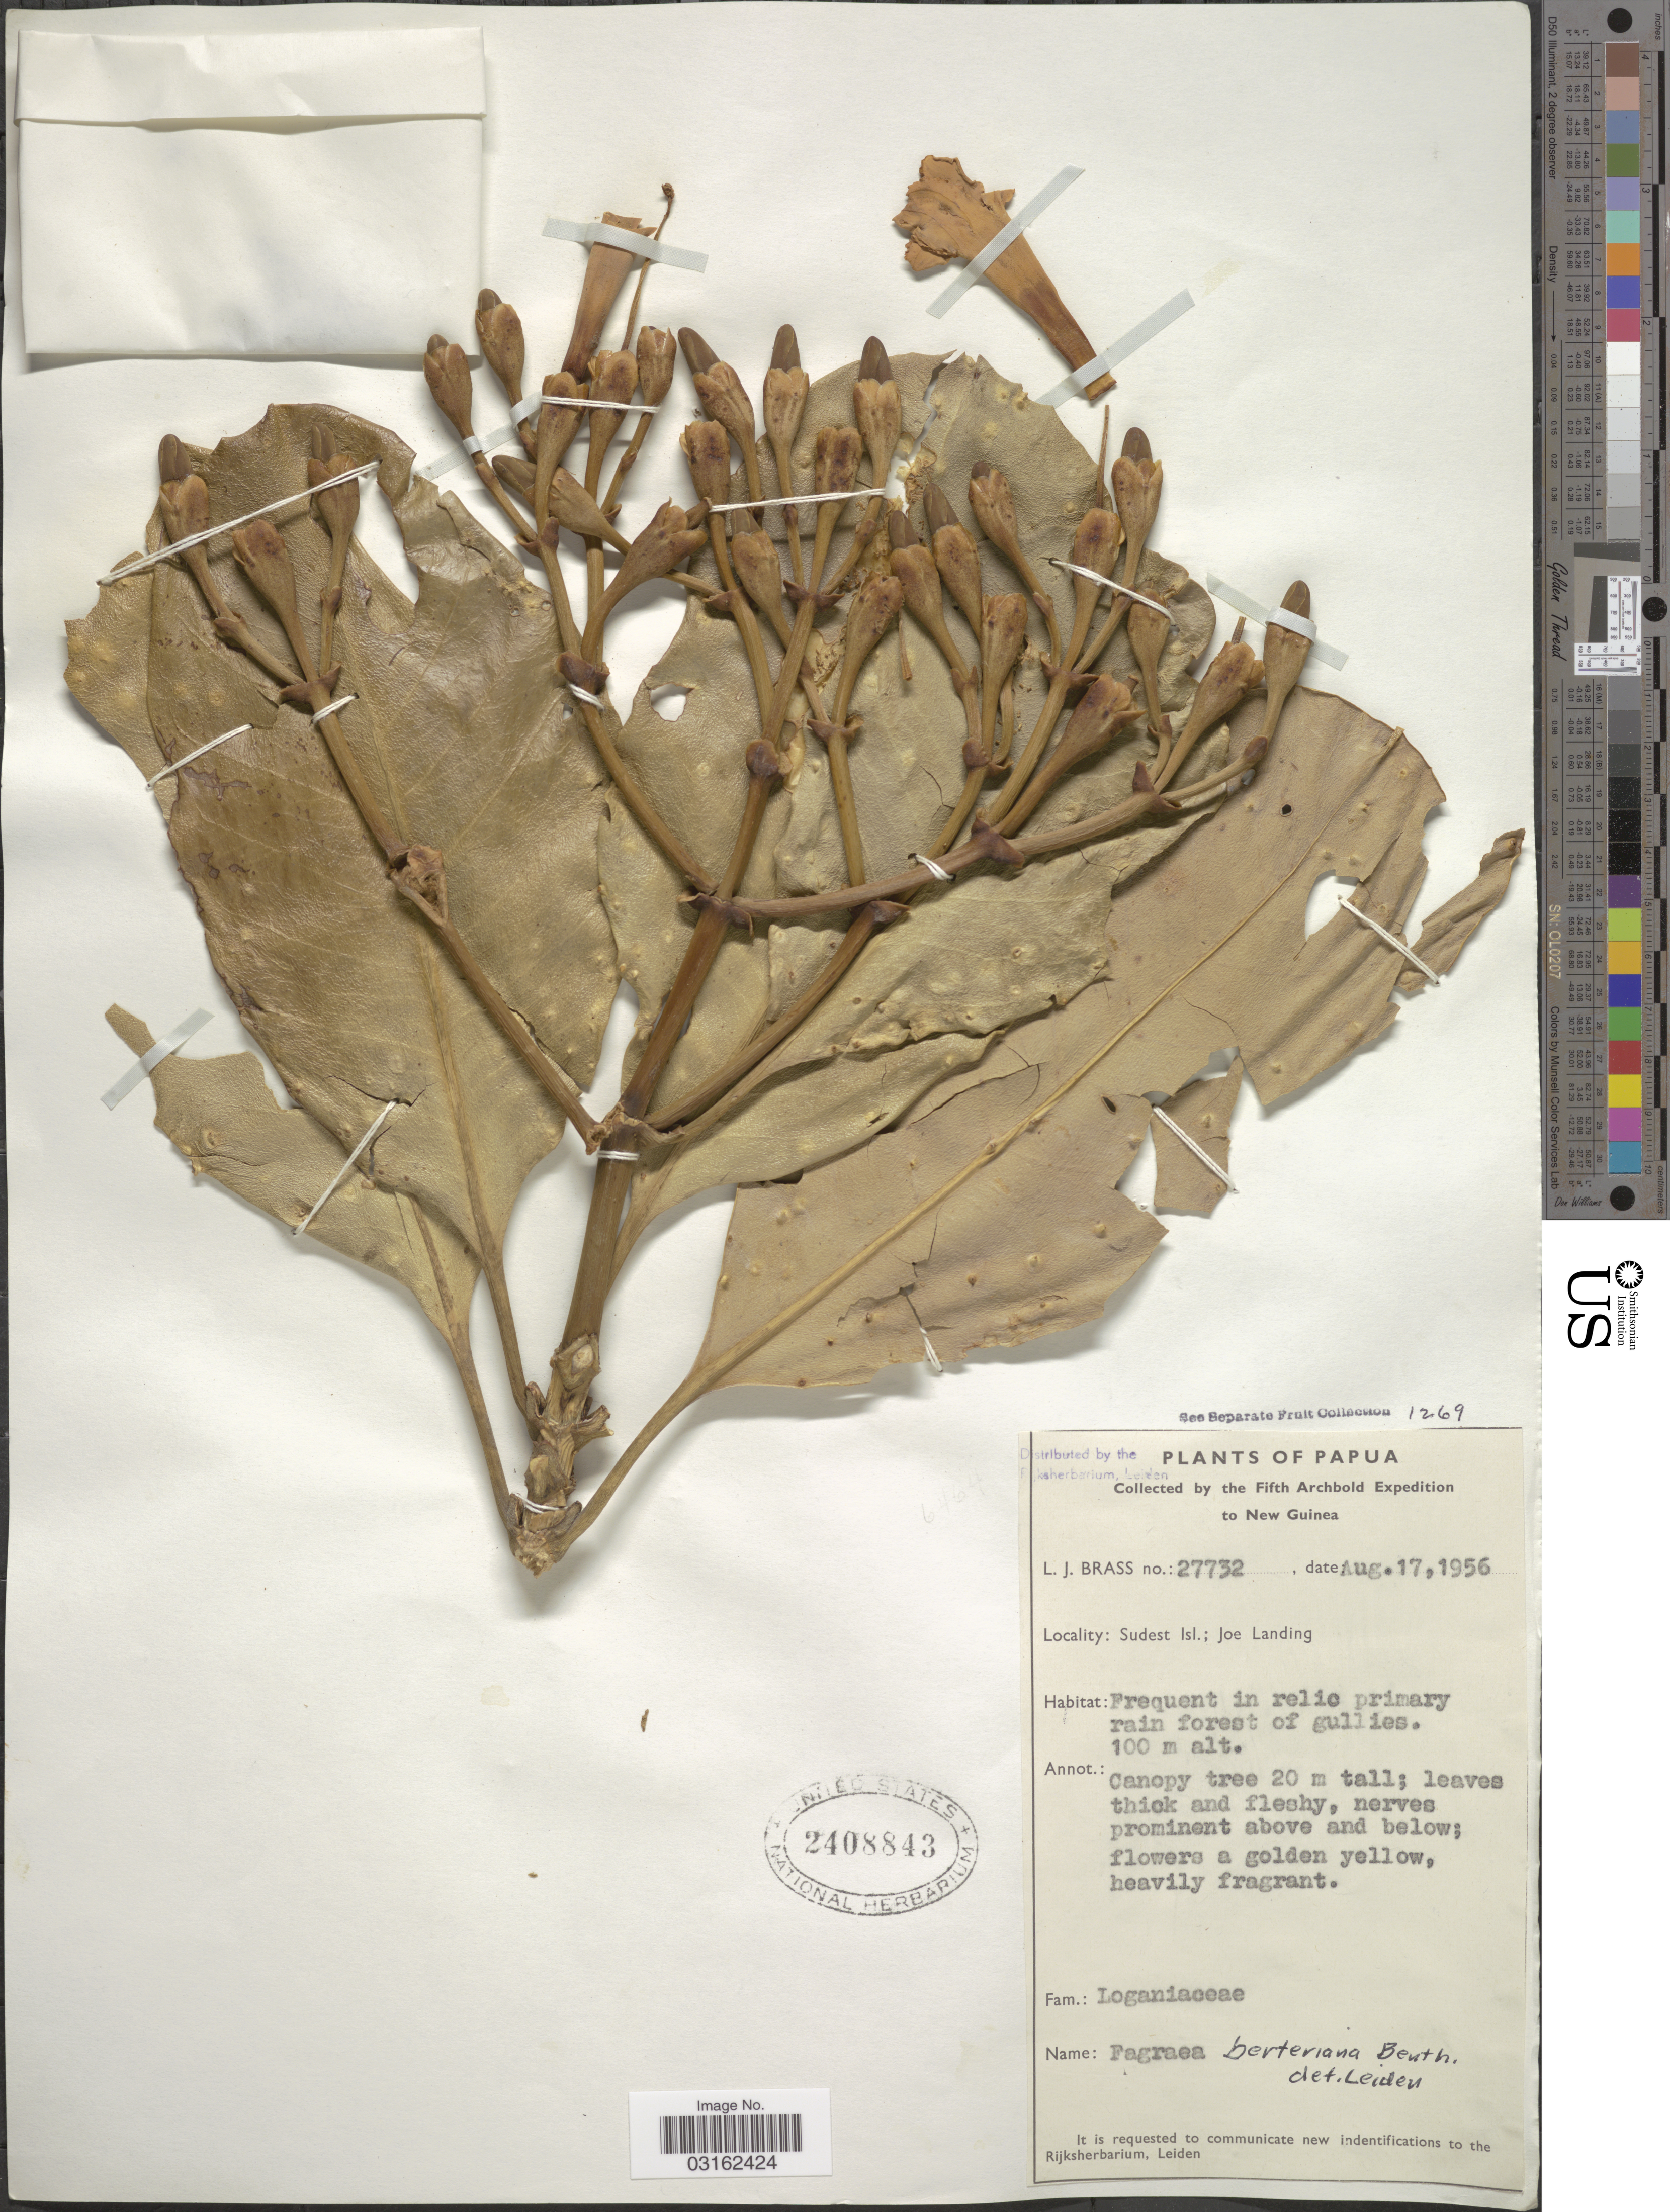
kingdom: Plantae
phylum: Tracheophyta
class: Magnoliopsida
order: Gentianales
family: Gentianaceae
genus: Fagraea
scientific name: Fagraea berteroana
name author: A. Gray ex Benth.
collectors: L. J. Brass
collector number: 27732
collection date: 1956-08-17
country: Papua New Guinea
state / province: Milne Bay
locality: New Guinea, Sudest Isl.; Joe Landing.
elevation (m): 100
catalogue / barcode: US 2408843